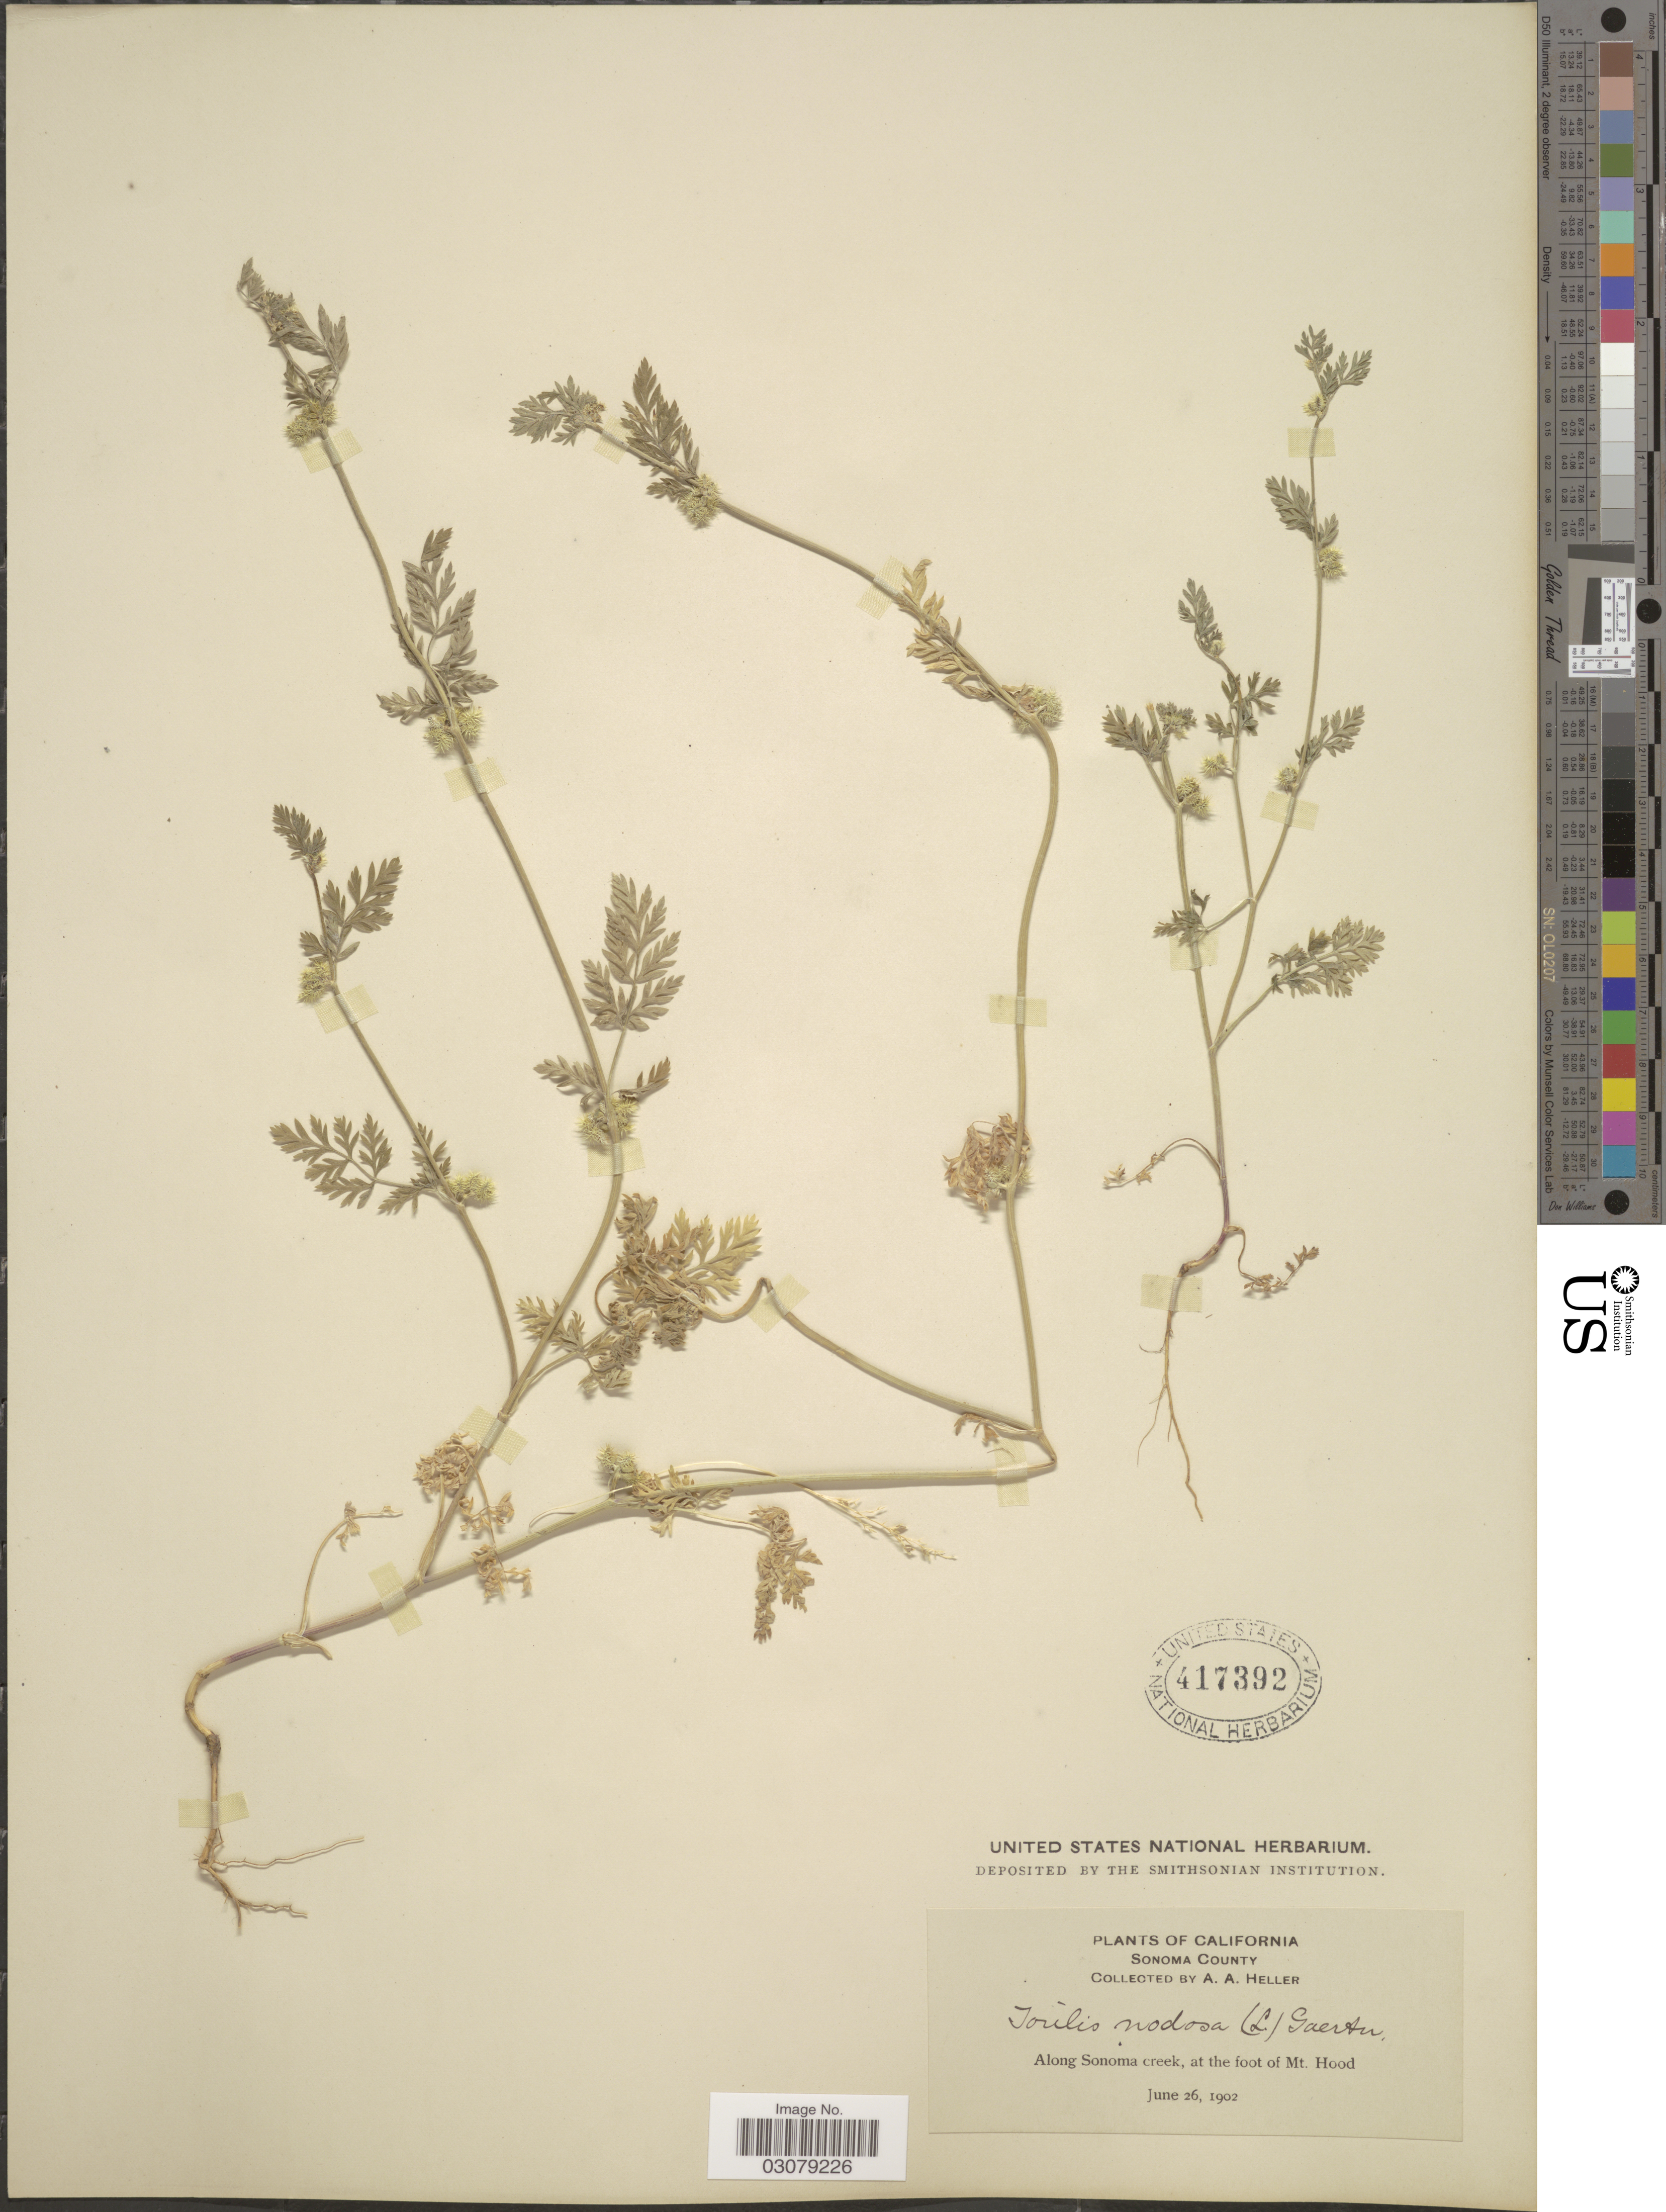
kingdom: Plantae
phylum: Tracheophyta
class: Magnoliopsida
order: Apiales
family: Apiaceae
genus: Torilis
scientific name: Torilis nodosa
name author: (L.) Gaertn.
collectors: A. A. Heller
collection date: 1902-06-26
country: United States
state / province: California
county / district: Sonoma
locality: Sonoma County. Along Sonoma creek, at the foot of Mt. Hood.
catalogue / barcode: US 417392